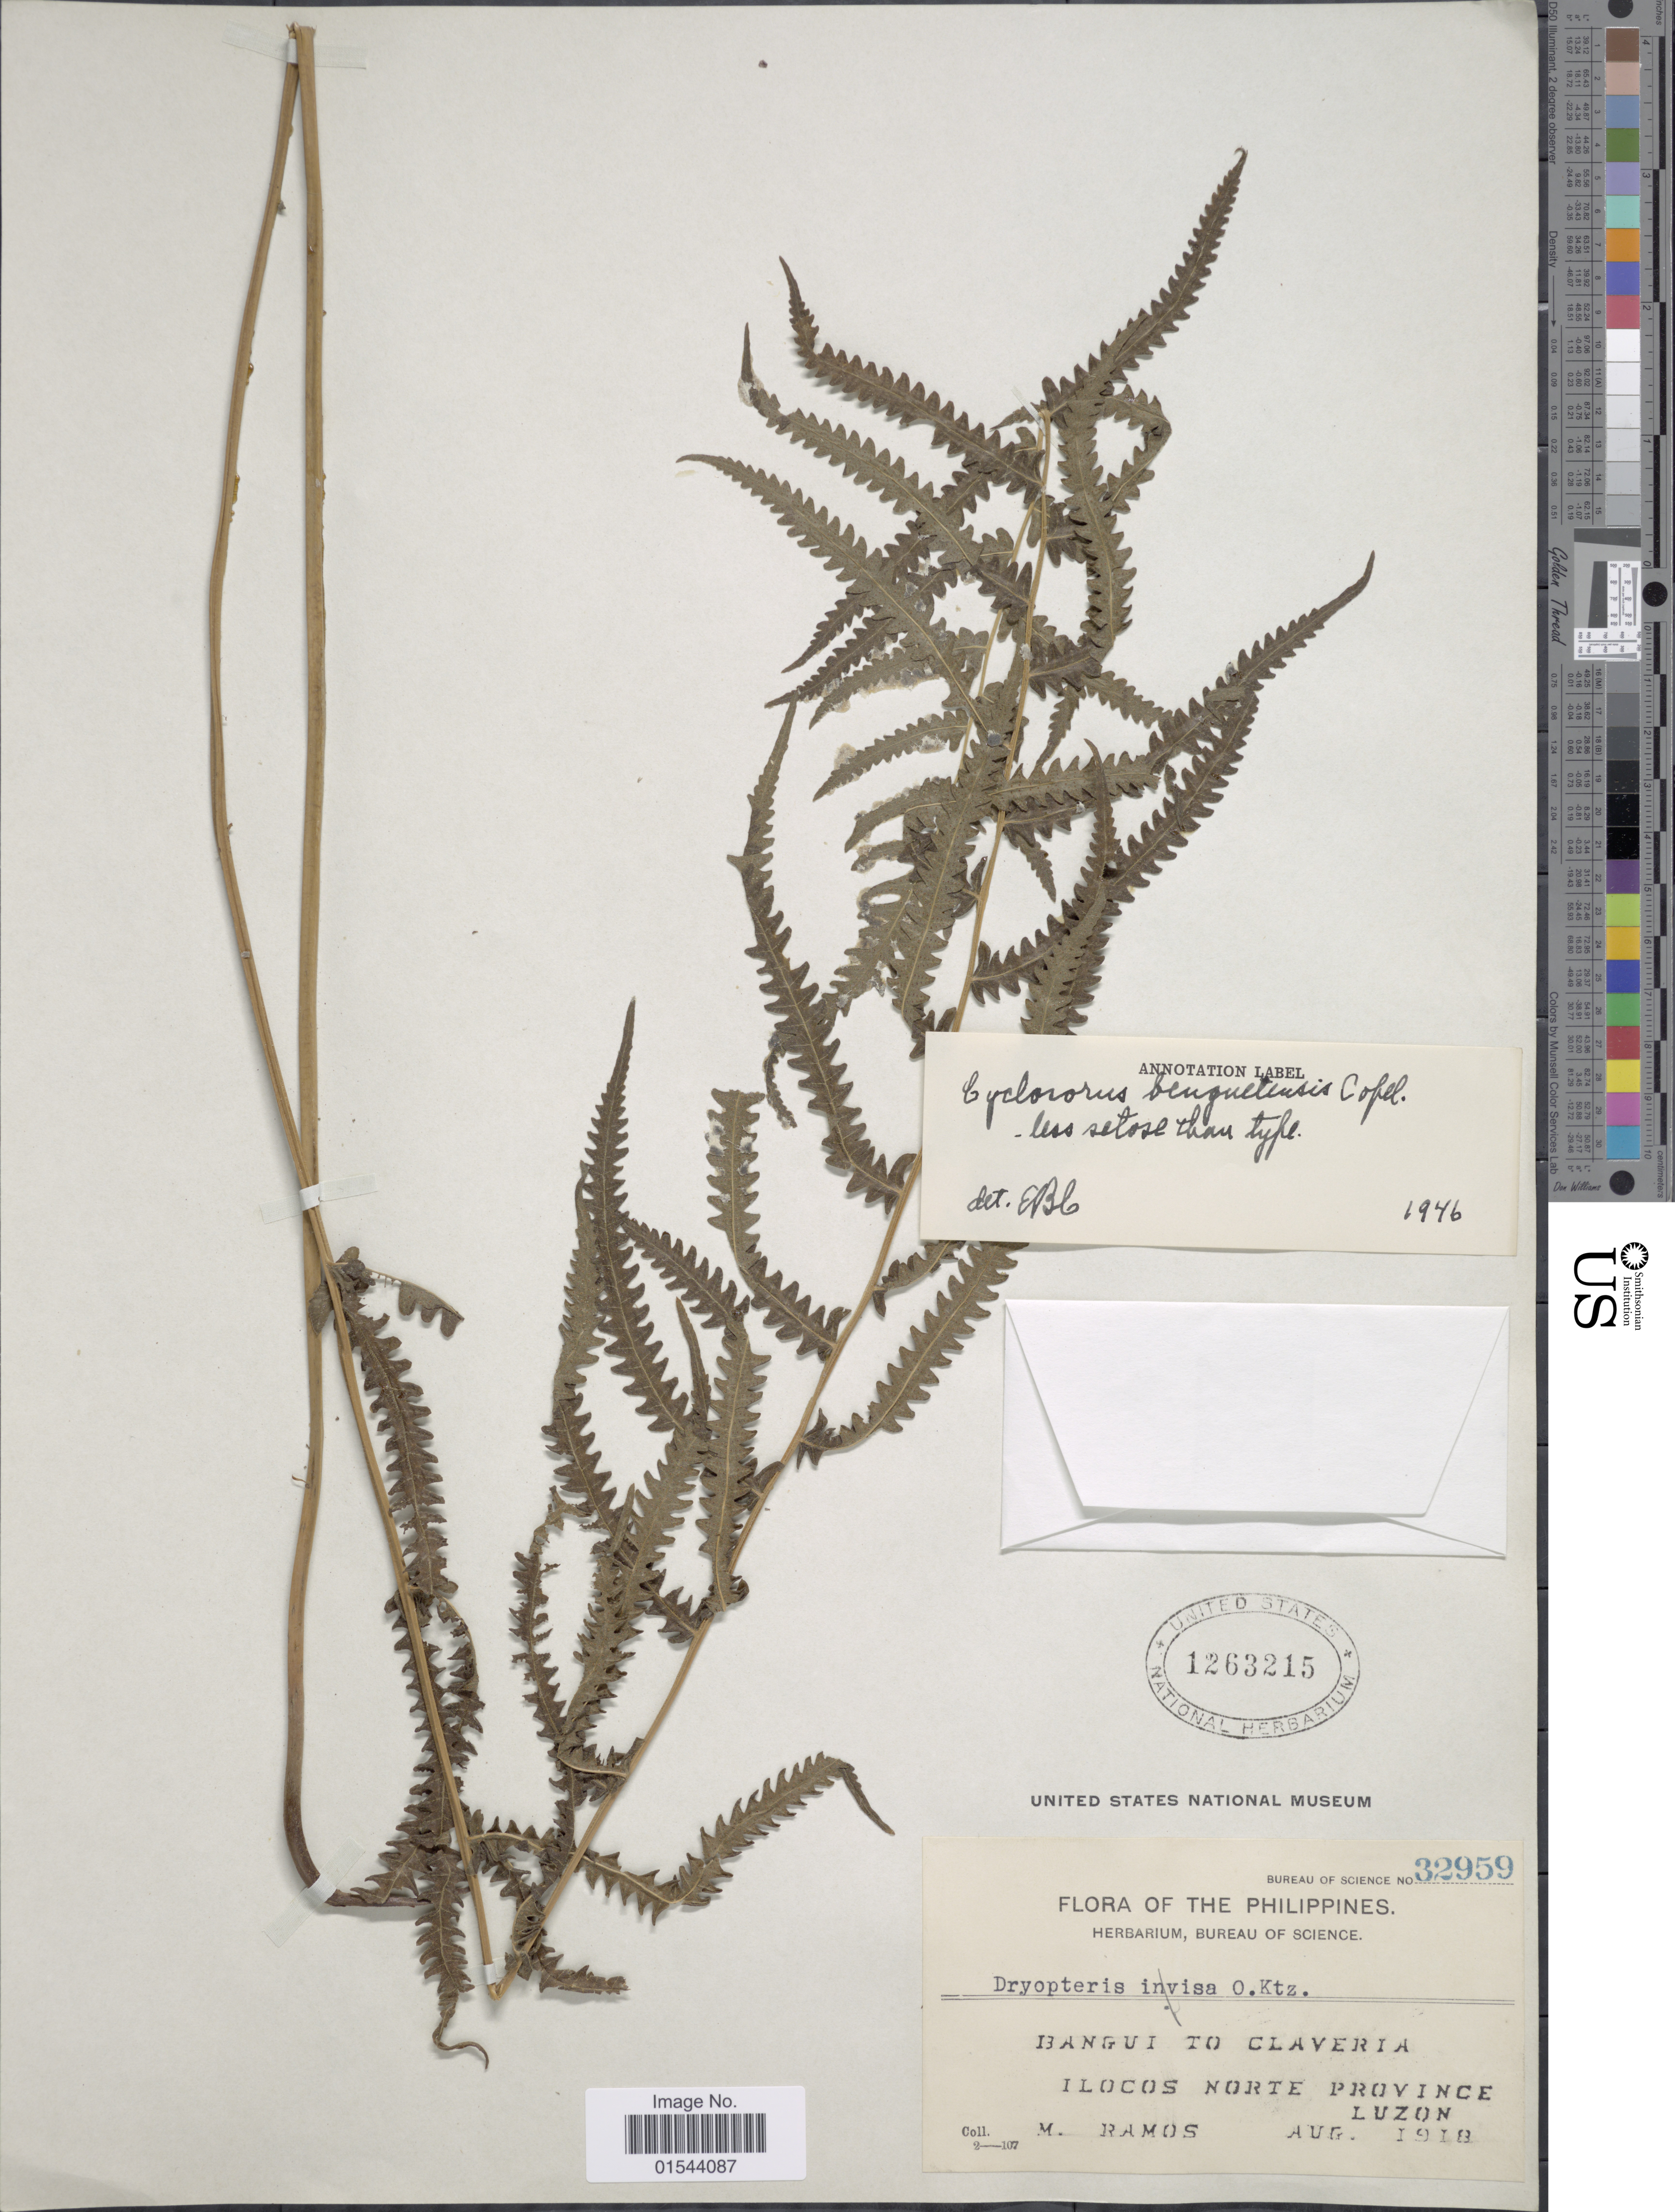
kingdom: Plantae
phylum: Tracheophyta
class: Polypodiopsida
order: Polypodiales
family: Thelypteridaceae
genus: Christella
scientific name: Christella parasitica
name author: (L.) H. Lév.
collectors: M. Ramos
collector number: Bureau of Science 32959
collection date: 1918-08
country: Philippines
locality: Bangui to Claveria, Ilocos Norte Province, Luzon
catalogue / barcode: US 1263215